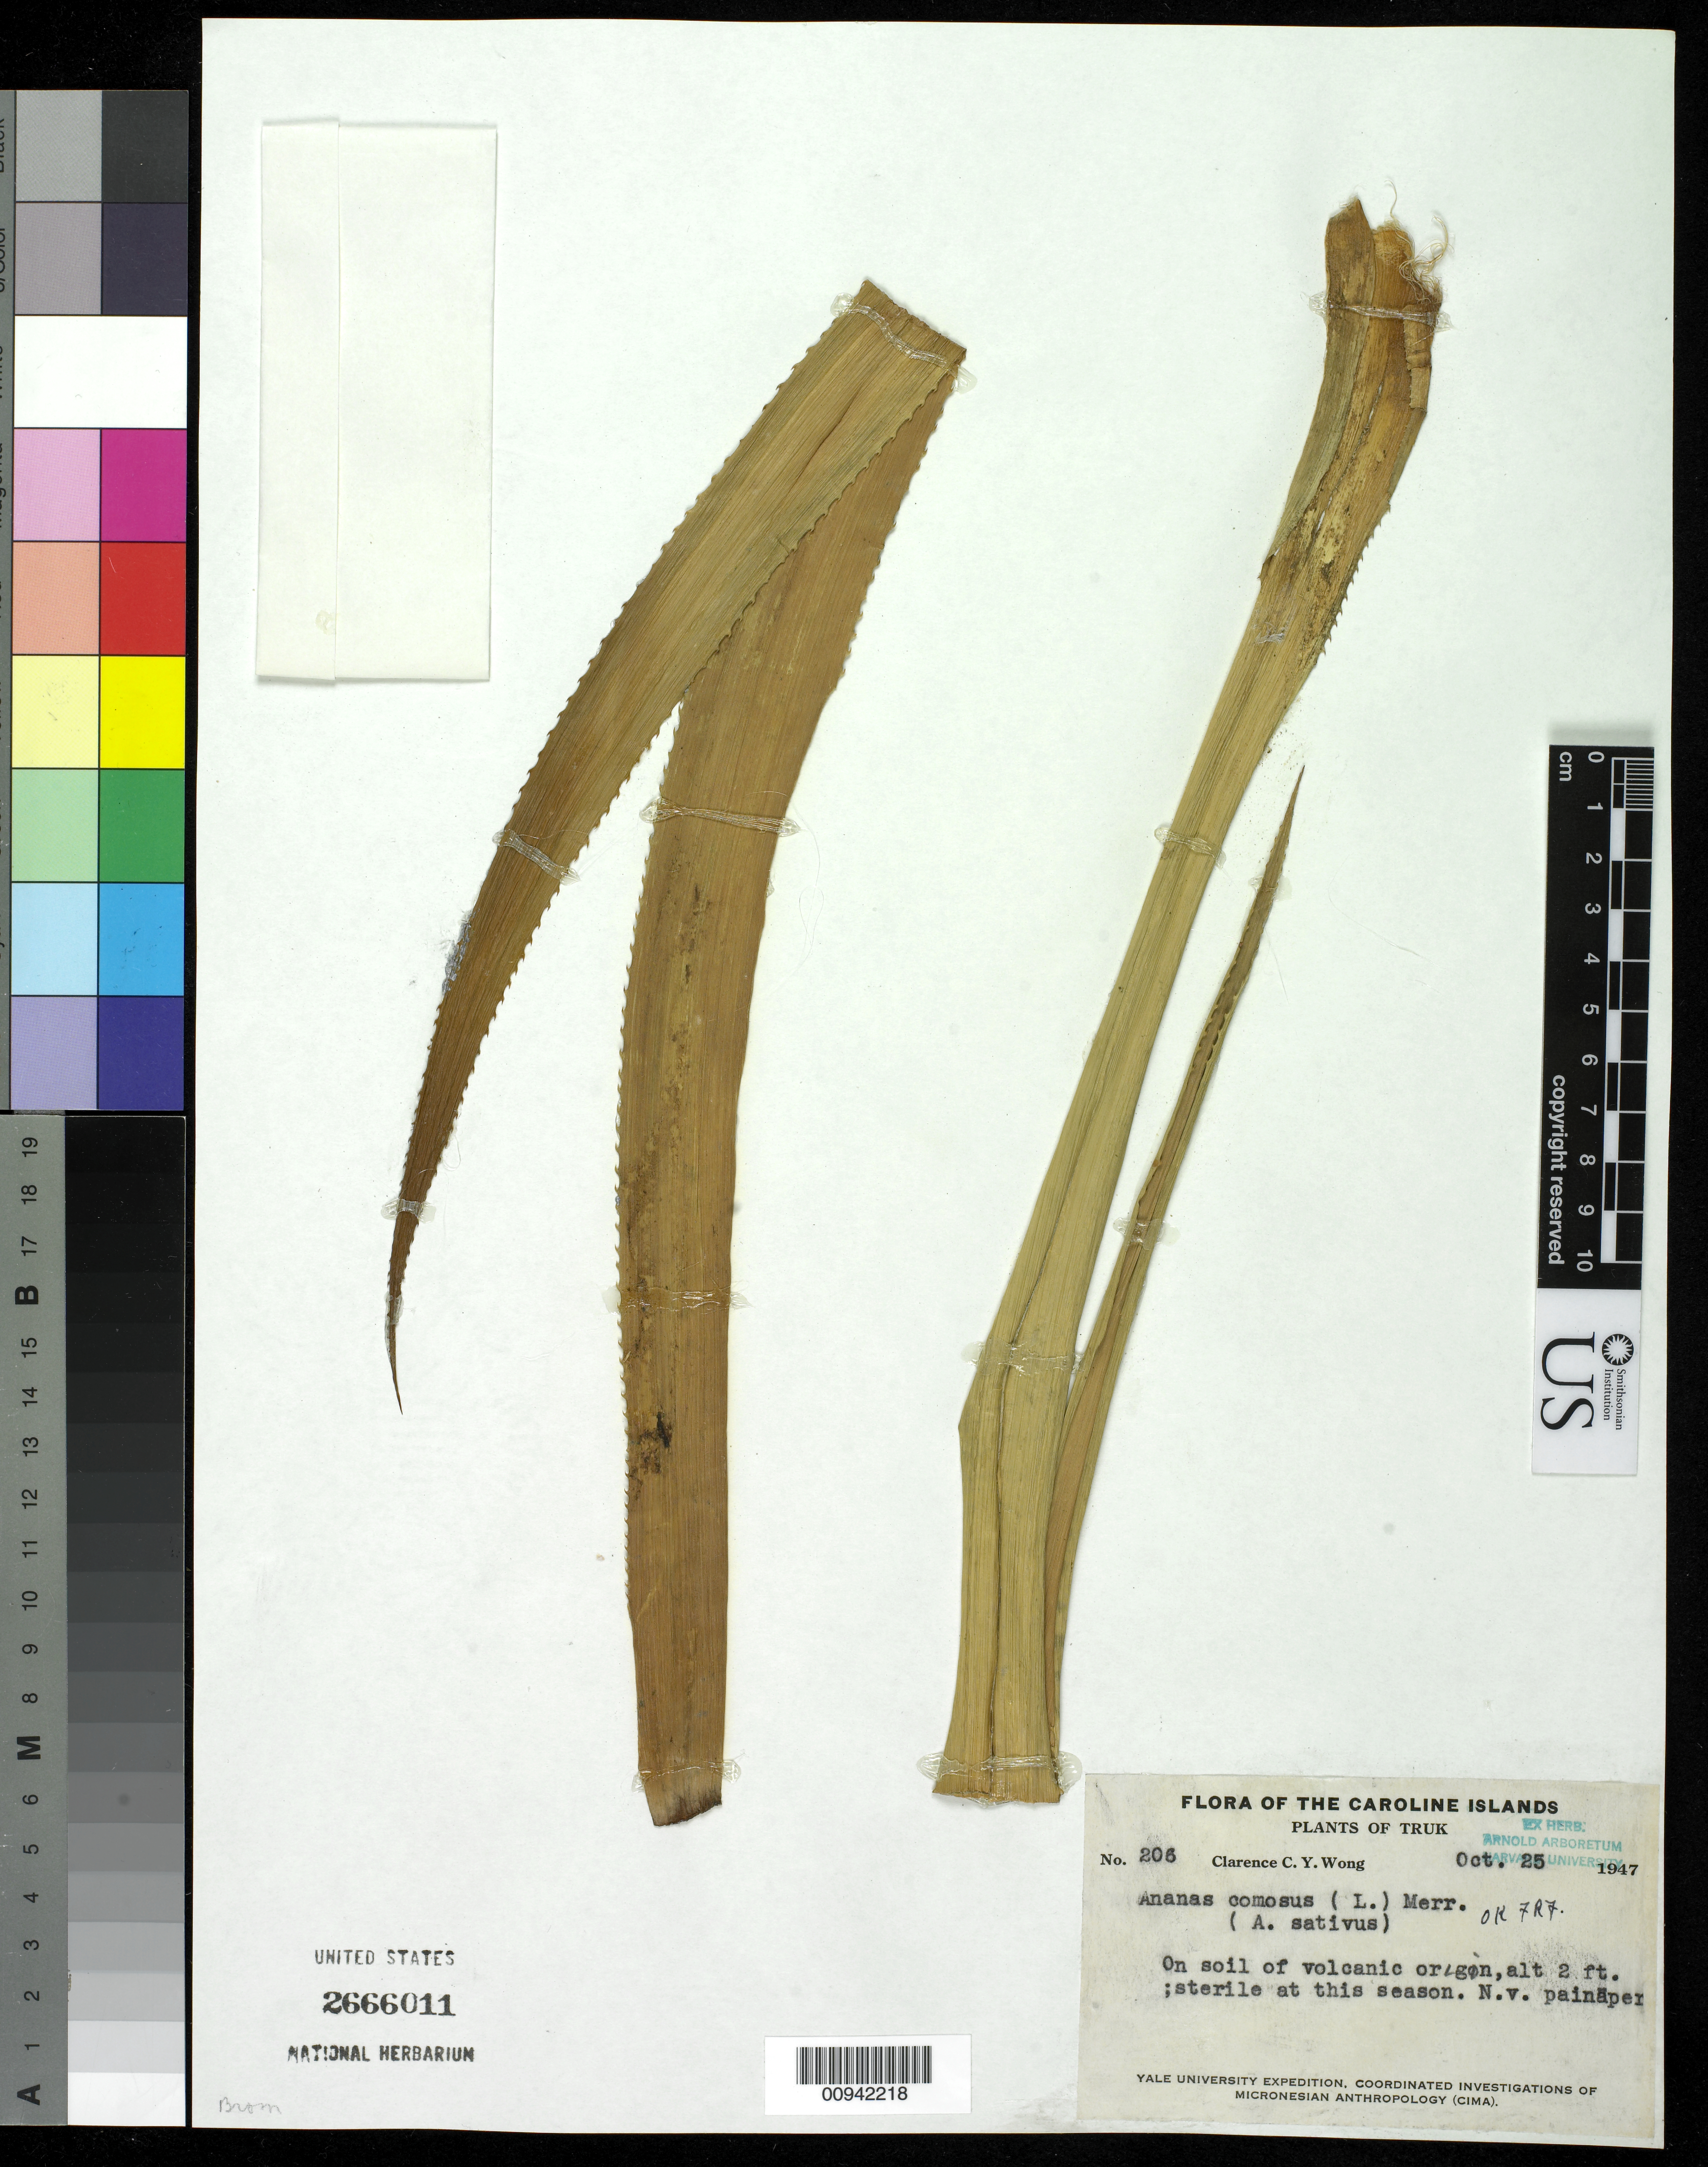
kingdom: Plantae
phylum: Tracheophyta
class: Liliopsida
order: Poales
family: Bromeliaceae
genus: Ananas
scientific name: Ananas comosus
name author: (L.) Merr.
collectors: C. Wong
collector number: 206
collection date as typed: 25 Oct 1947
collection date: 1947-10-25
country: Micronesia, Federated States of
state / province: Truk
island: Truk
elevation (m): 1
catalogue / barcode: US 2666011